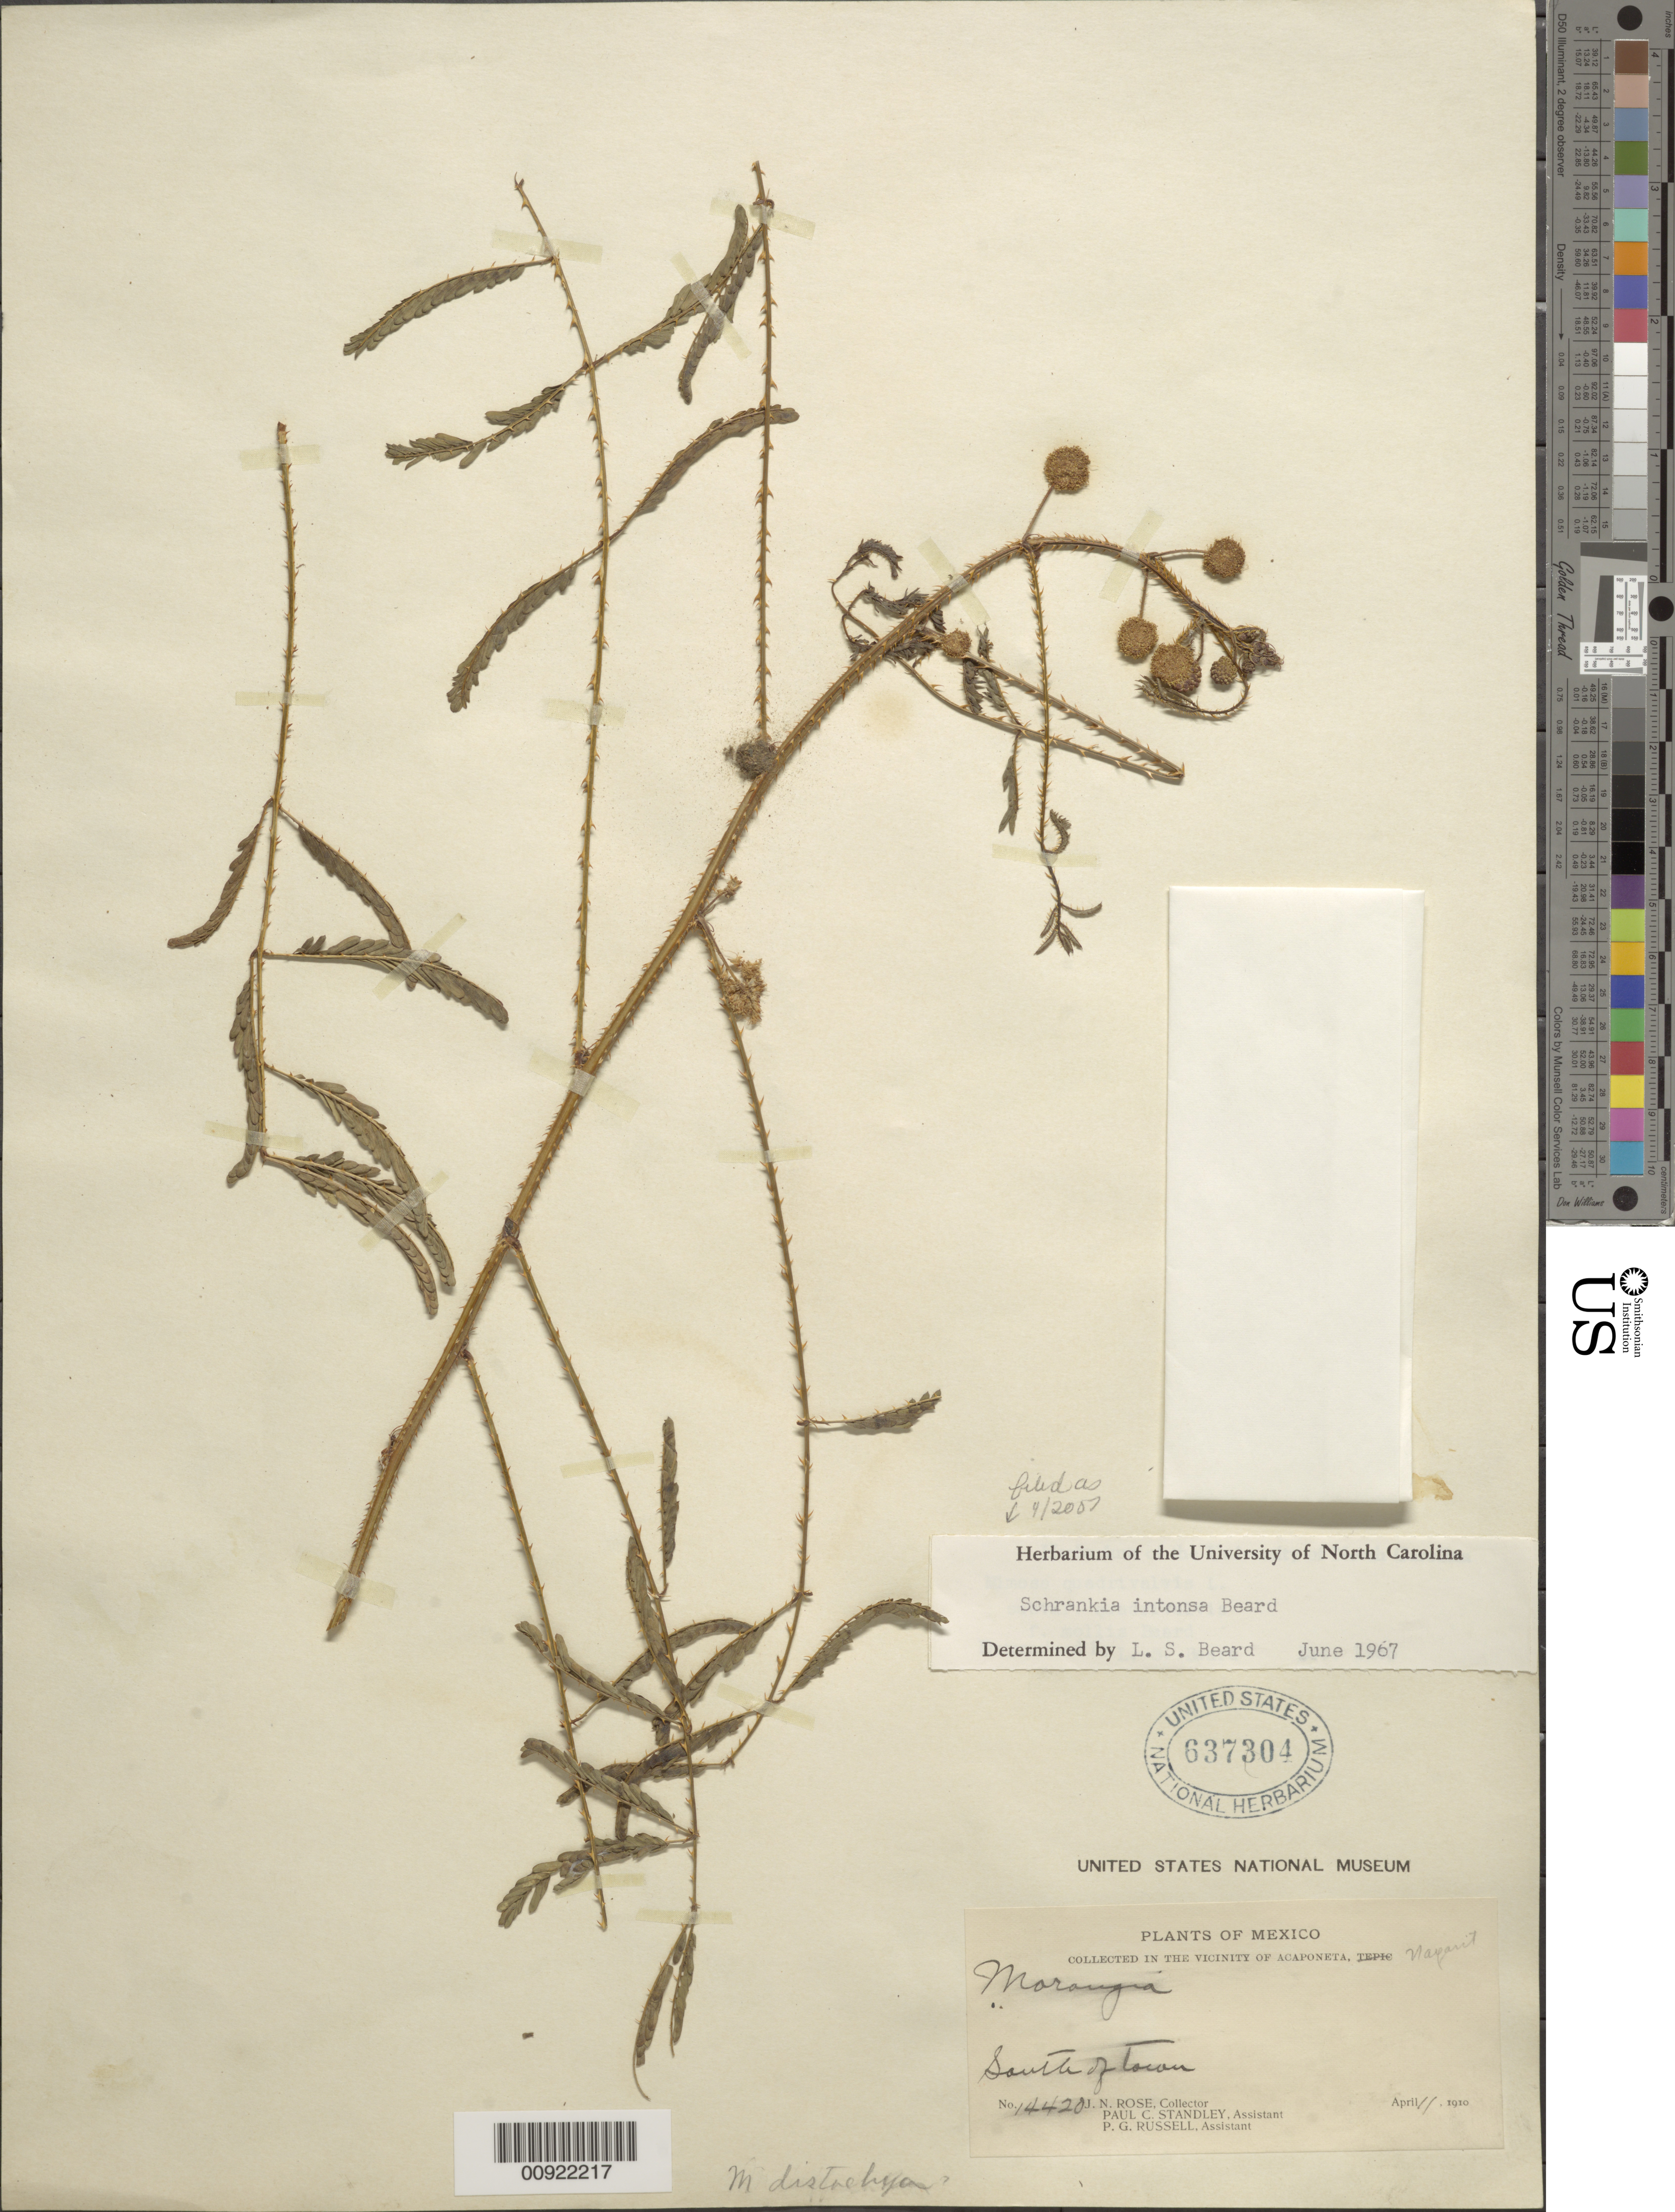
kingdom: Plantae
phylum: Tracheophyta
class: Magnoliopsida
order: Fabales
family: Fabaceae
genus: Mimosa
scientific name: Mimosa robusta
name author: R. Grether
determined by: Strong, M. T., (US), Smithsonian Institution - National Museum of Natural History (UNITED STATES)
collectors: J. N. Rose, P. C. Standley & P. G. Russell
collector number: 14420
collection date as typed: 11 Apr 1910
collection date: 1910-04-11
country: Mexico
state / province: Nayarit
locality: South of Acaponeta, Nayarit.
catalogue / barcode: US 637304